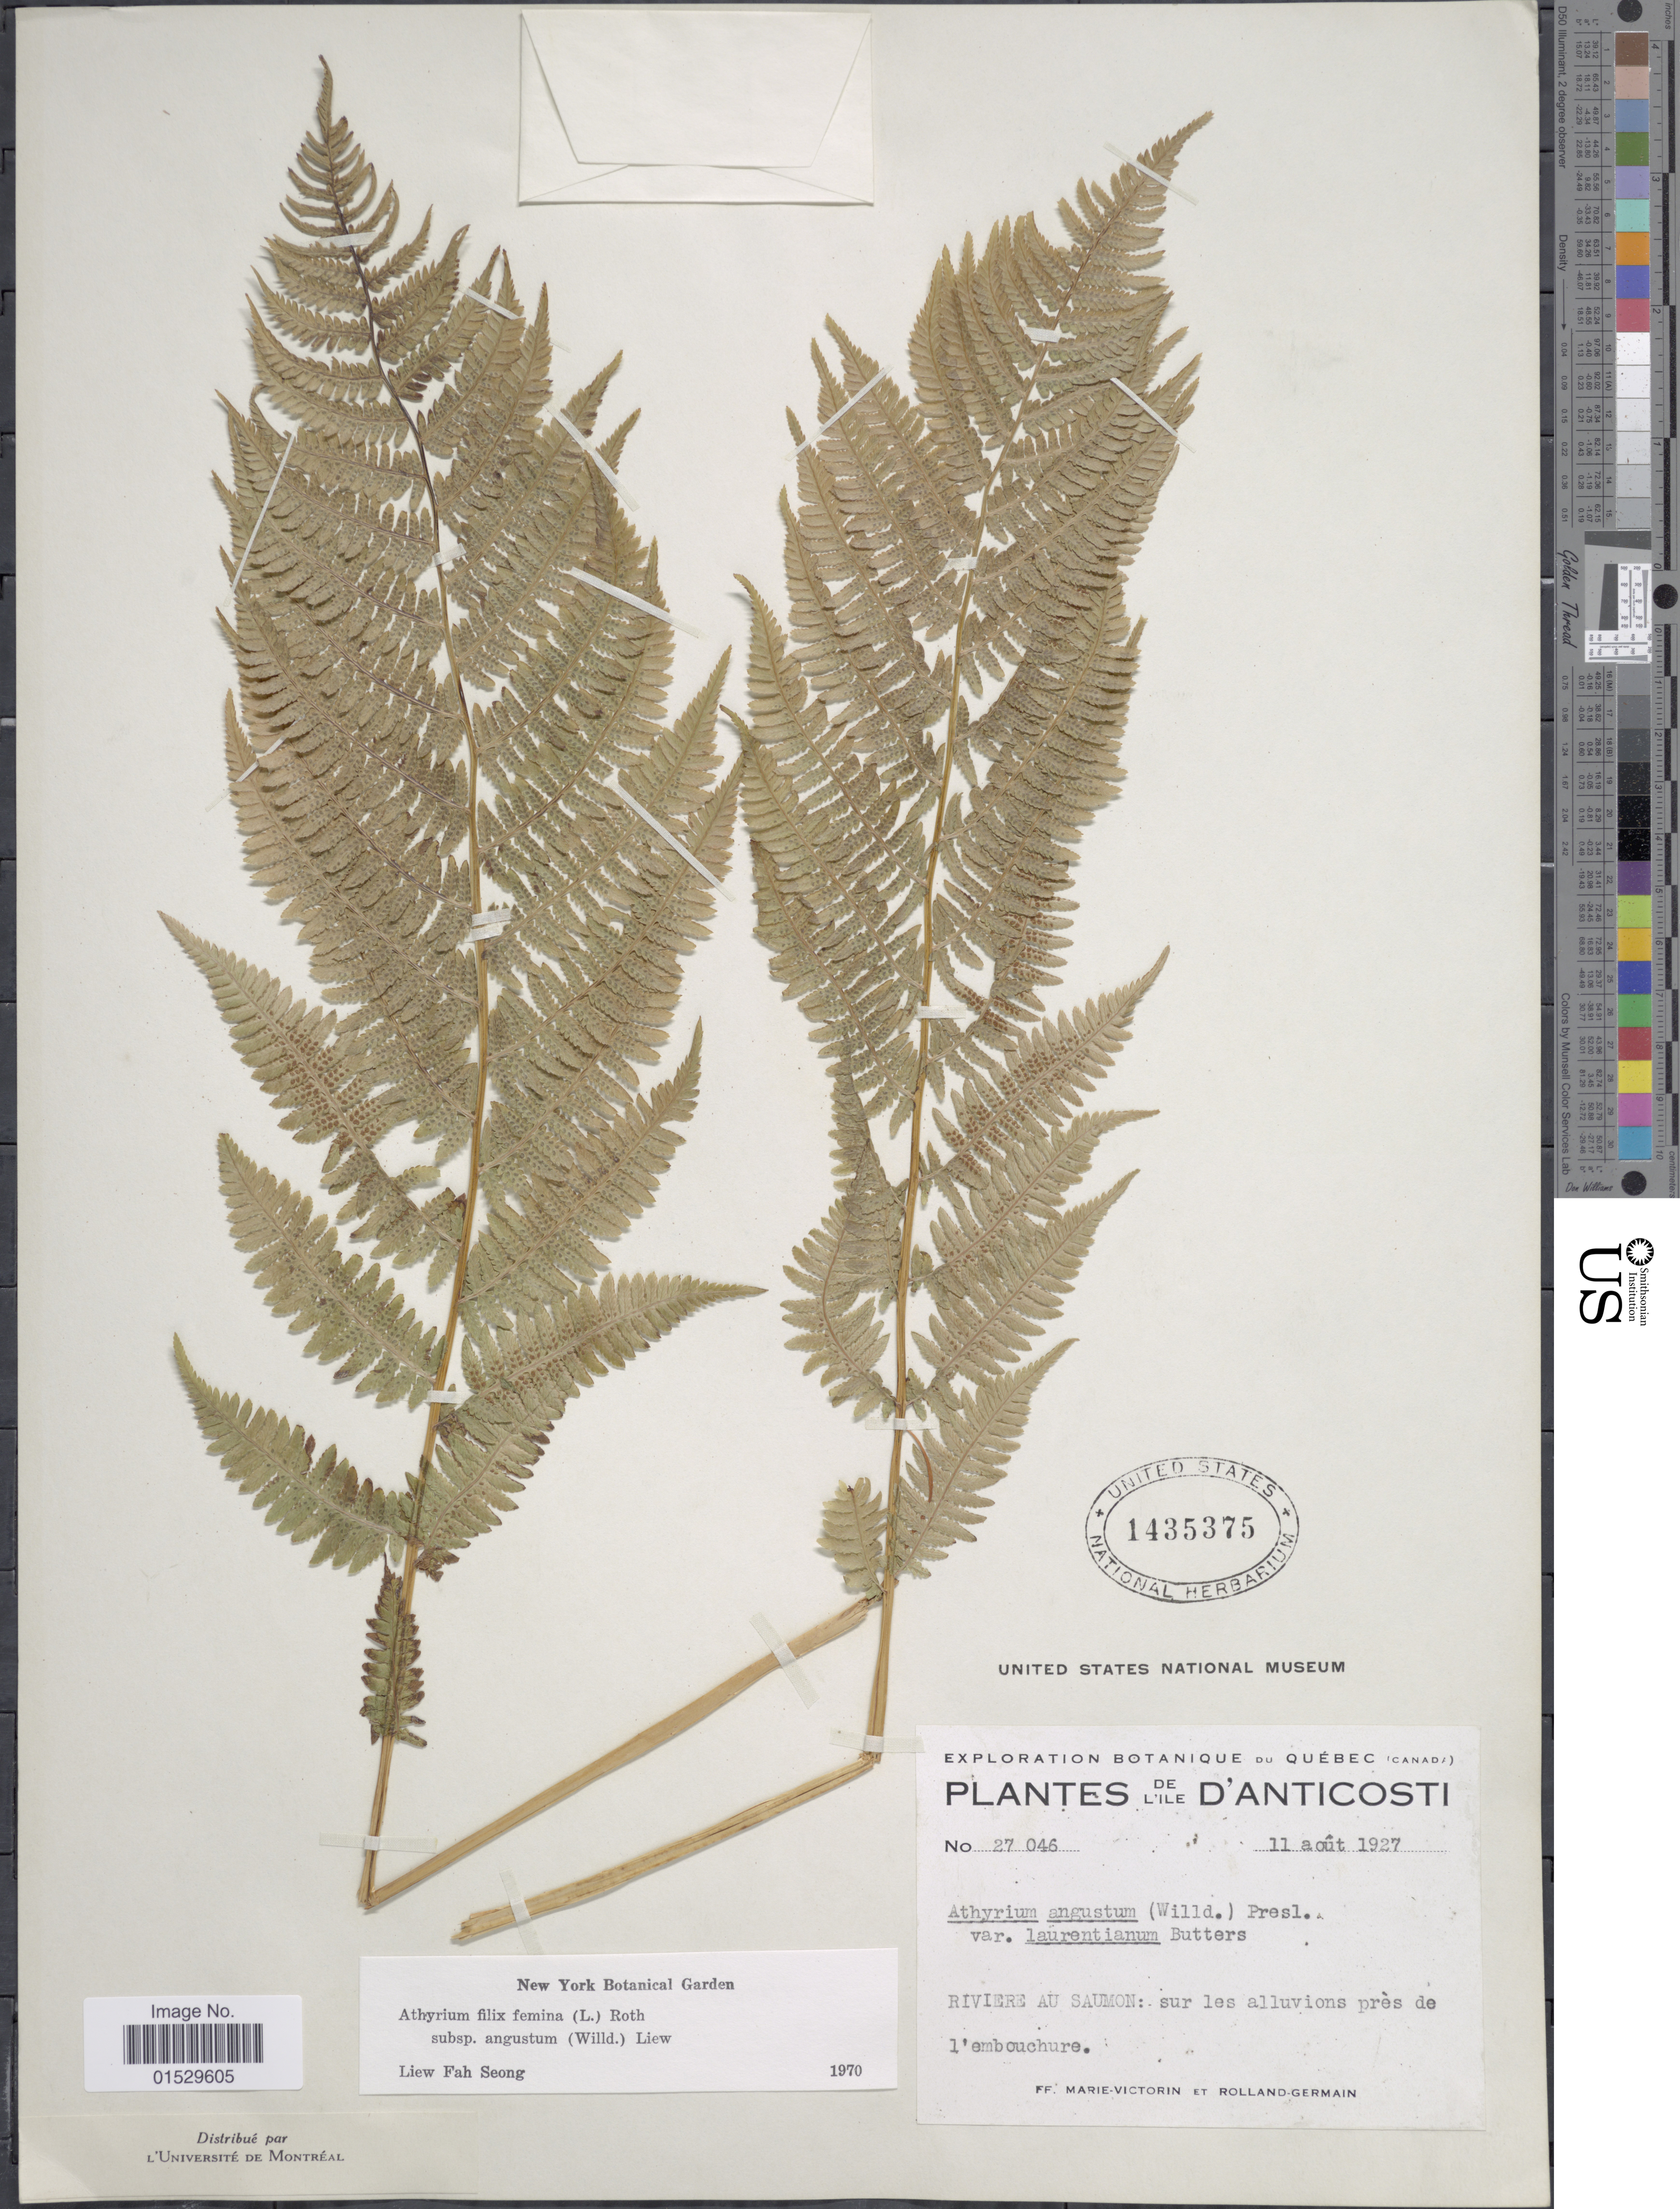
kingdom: Plantae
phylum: Tracheophyta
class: Polypodiopsida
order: Polypodiales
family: Athyriaceae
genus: Athyrium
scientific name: Athyrium filix-femina subsp. angustatum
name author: (Willd.) R.T. Clausen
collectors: Fr. Marie-Victorin & Rolland-Germain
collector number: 27046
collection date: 1927-08-11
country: Canada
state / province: Quebec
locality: D'Anticosti, Riviere Au Saumon: sur les alluvions pres de l'embouchure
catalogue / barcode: US 1435375